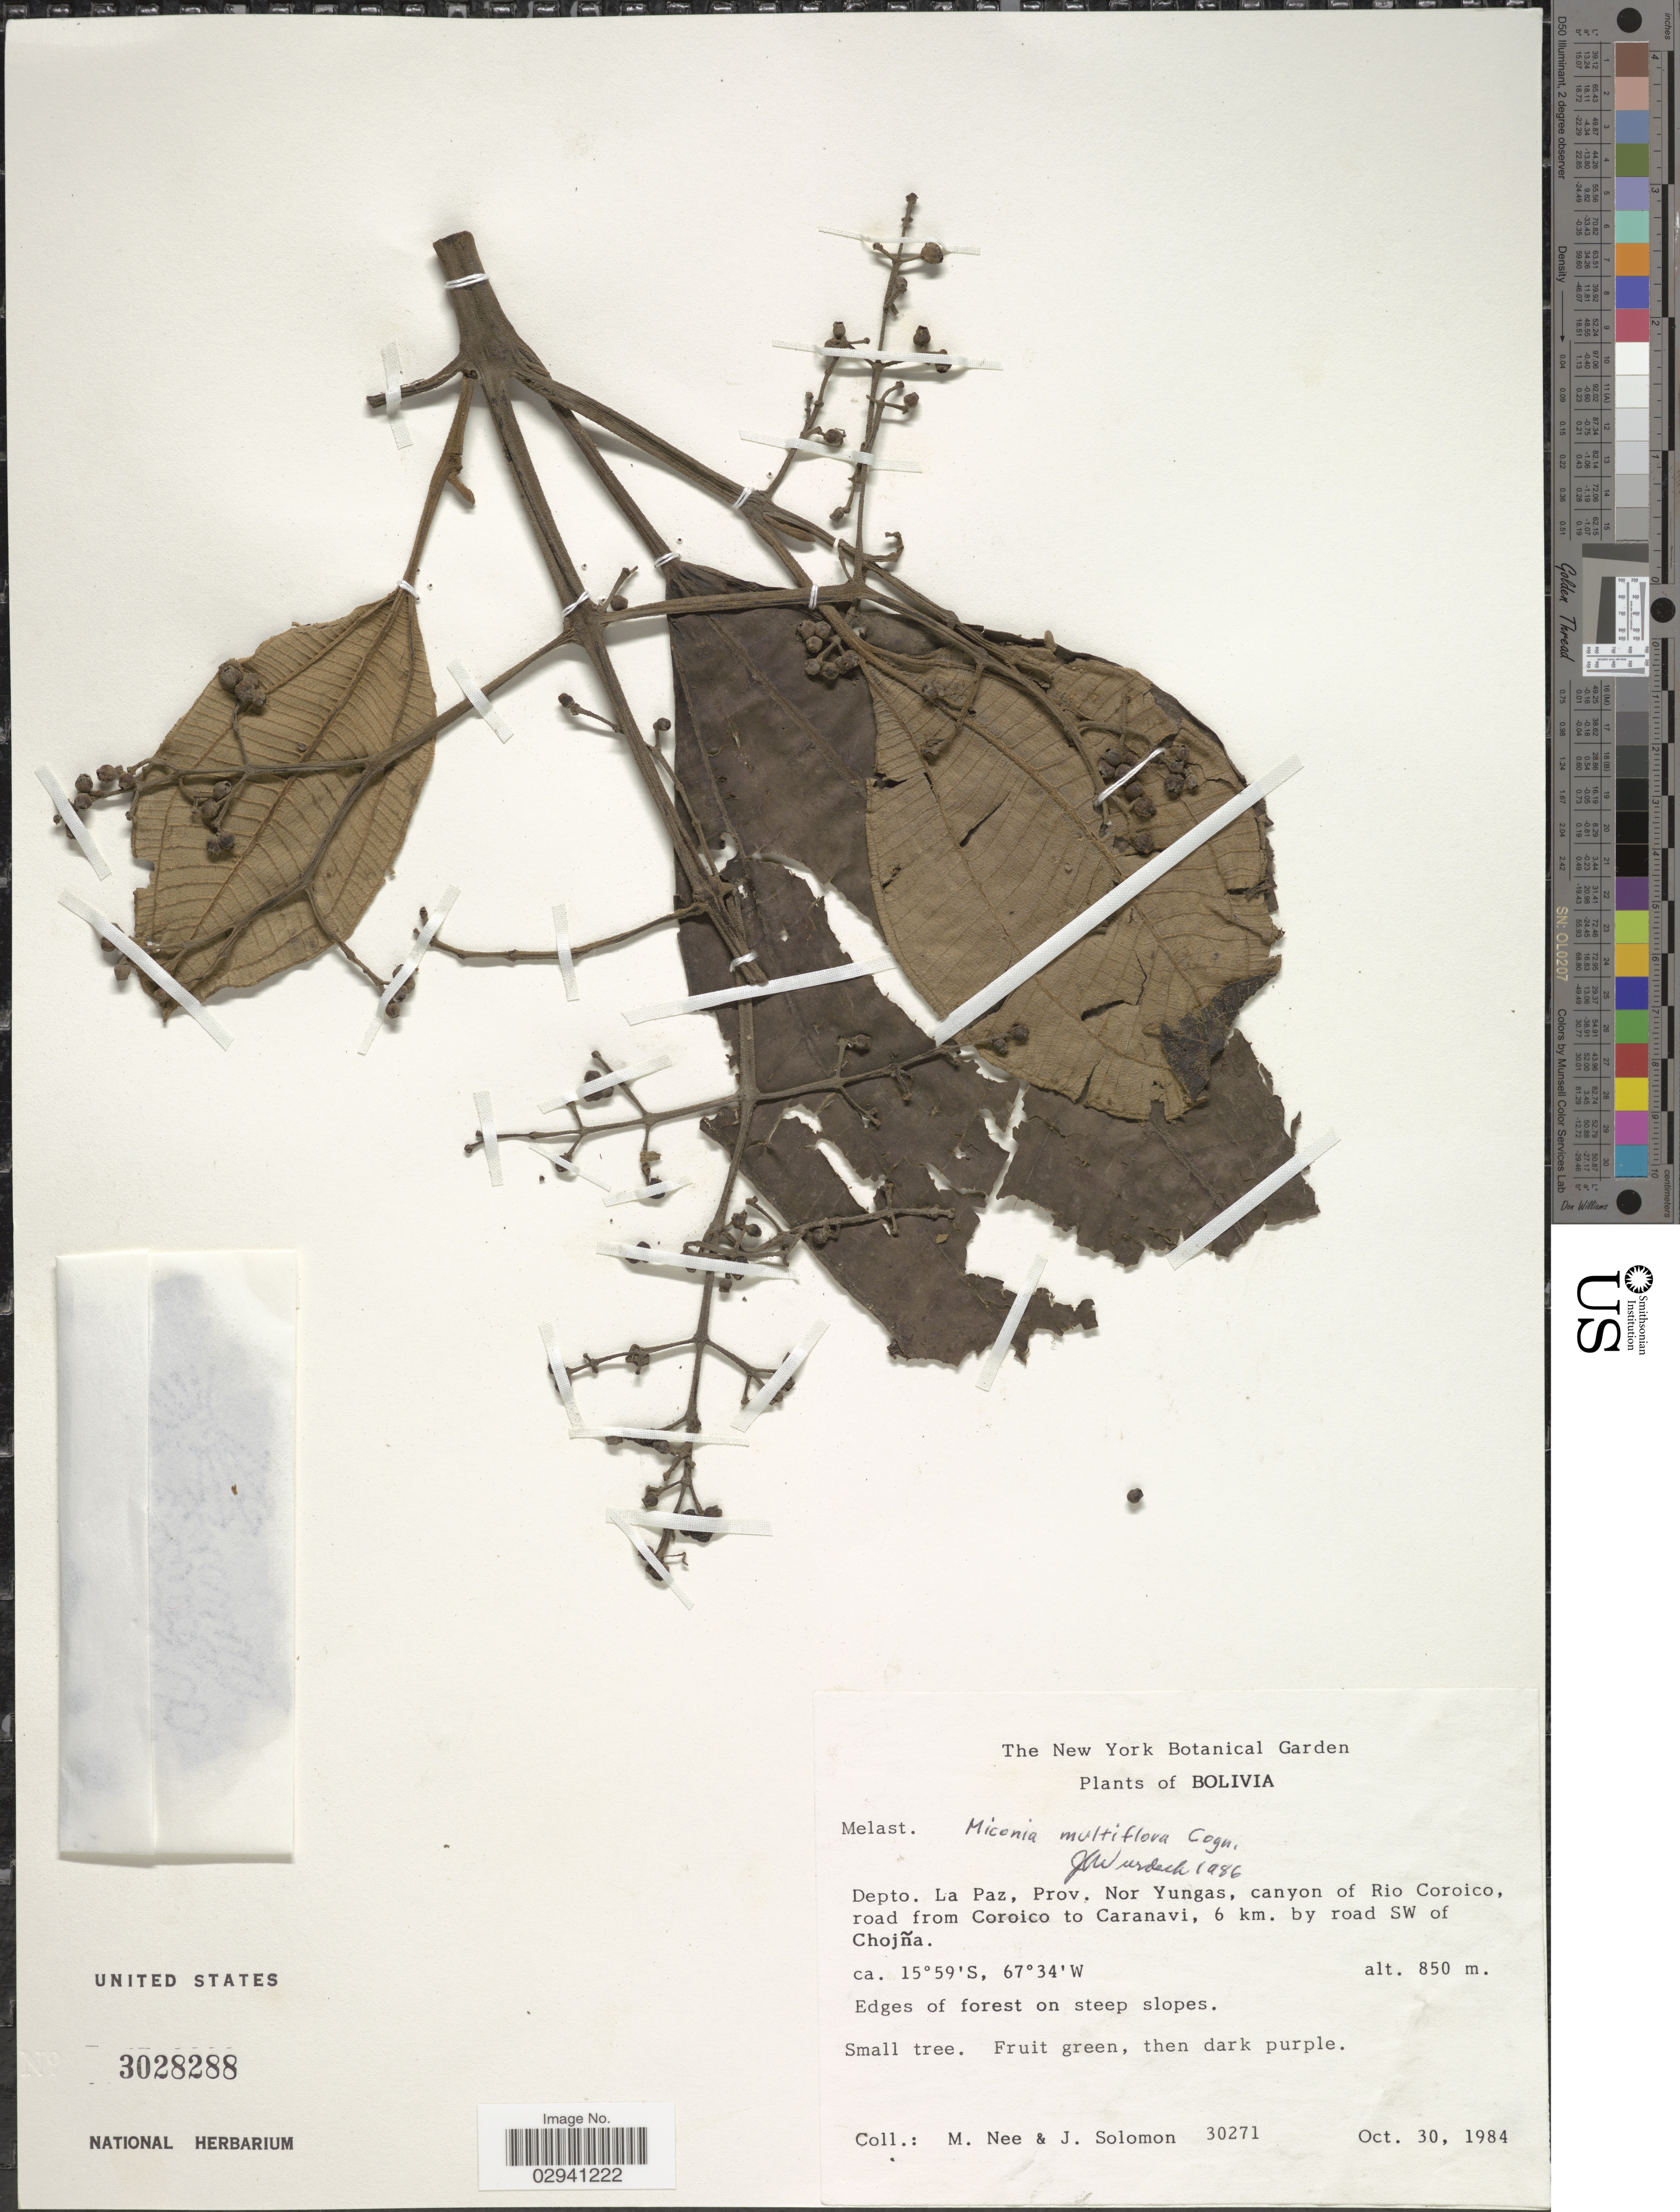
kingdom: Plantae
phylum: Tracheophyta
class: Magnoliopsida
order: Myrtales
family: Melastomataceae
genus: Miconia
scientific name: Miconia multiflora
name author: Cogn.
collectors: M. Nee & J. Solomon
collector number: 30271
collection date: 1984-10-30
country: Bolivia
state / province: La Paz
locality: Depto. La Paz, Prov. Nor Yungas, canyon of Rio Coroico, road from Coroico to Caranavi, 6 km. by road SW of Chojña.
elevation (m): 850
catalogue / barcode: US 3028288